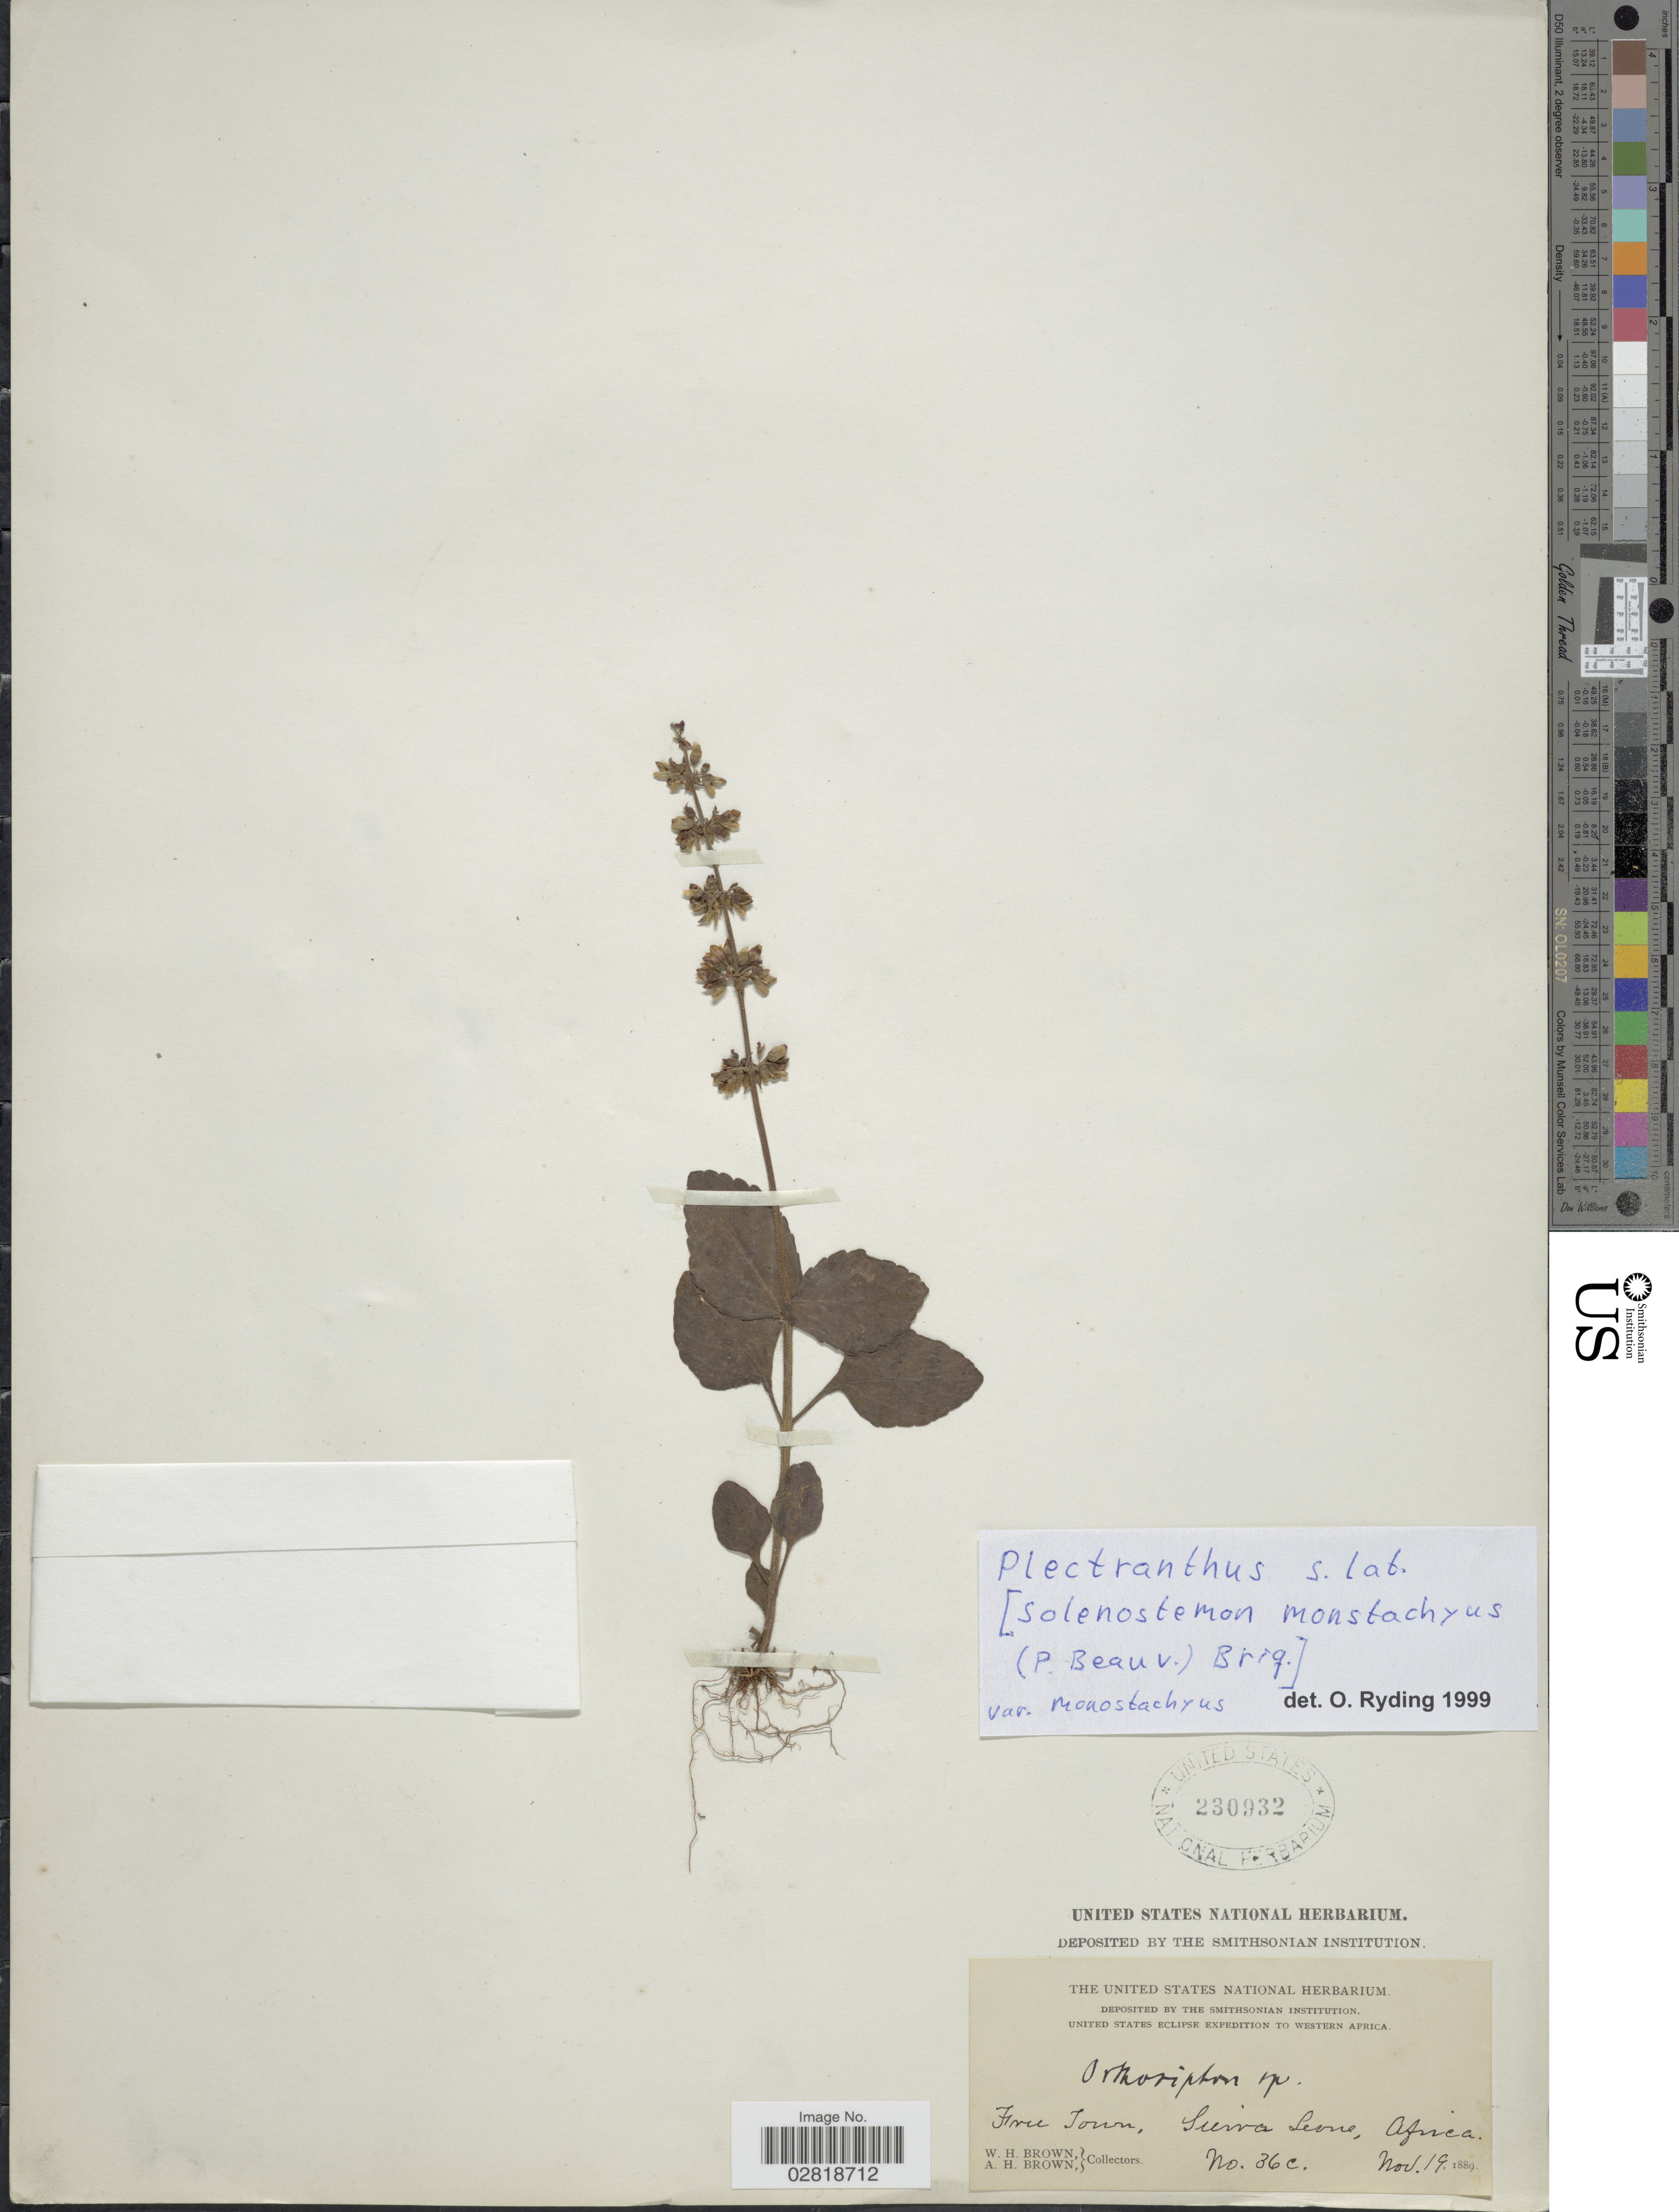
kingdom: Plantae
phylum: Tracheophyta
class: Magnoliopsida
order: Lamiales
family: Lamiaceae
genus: Plectranthus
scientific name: Plectranthus sp.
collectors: W. H. Brown & A. H. Brown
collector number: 36c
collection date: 1889-11-19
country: Sierra Leone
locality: Free Town. Western Africa.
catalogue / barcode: US 230932